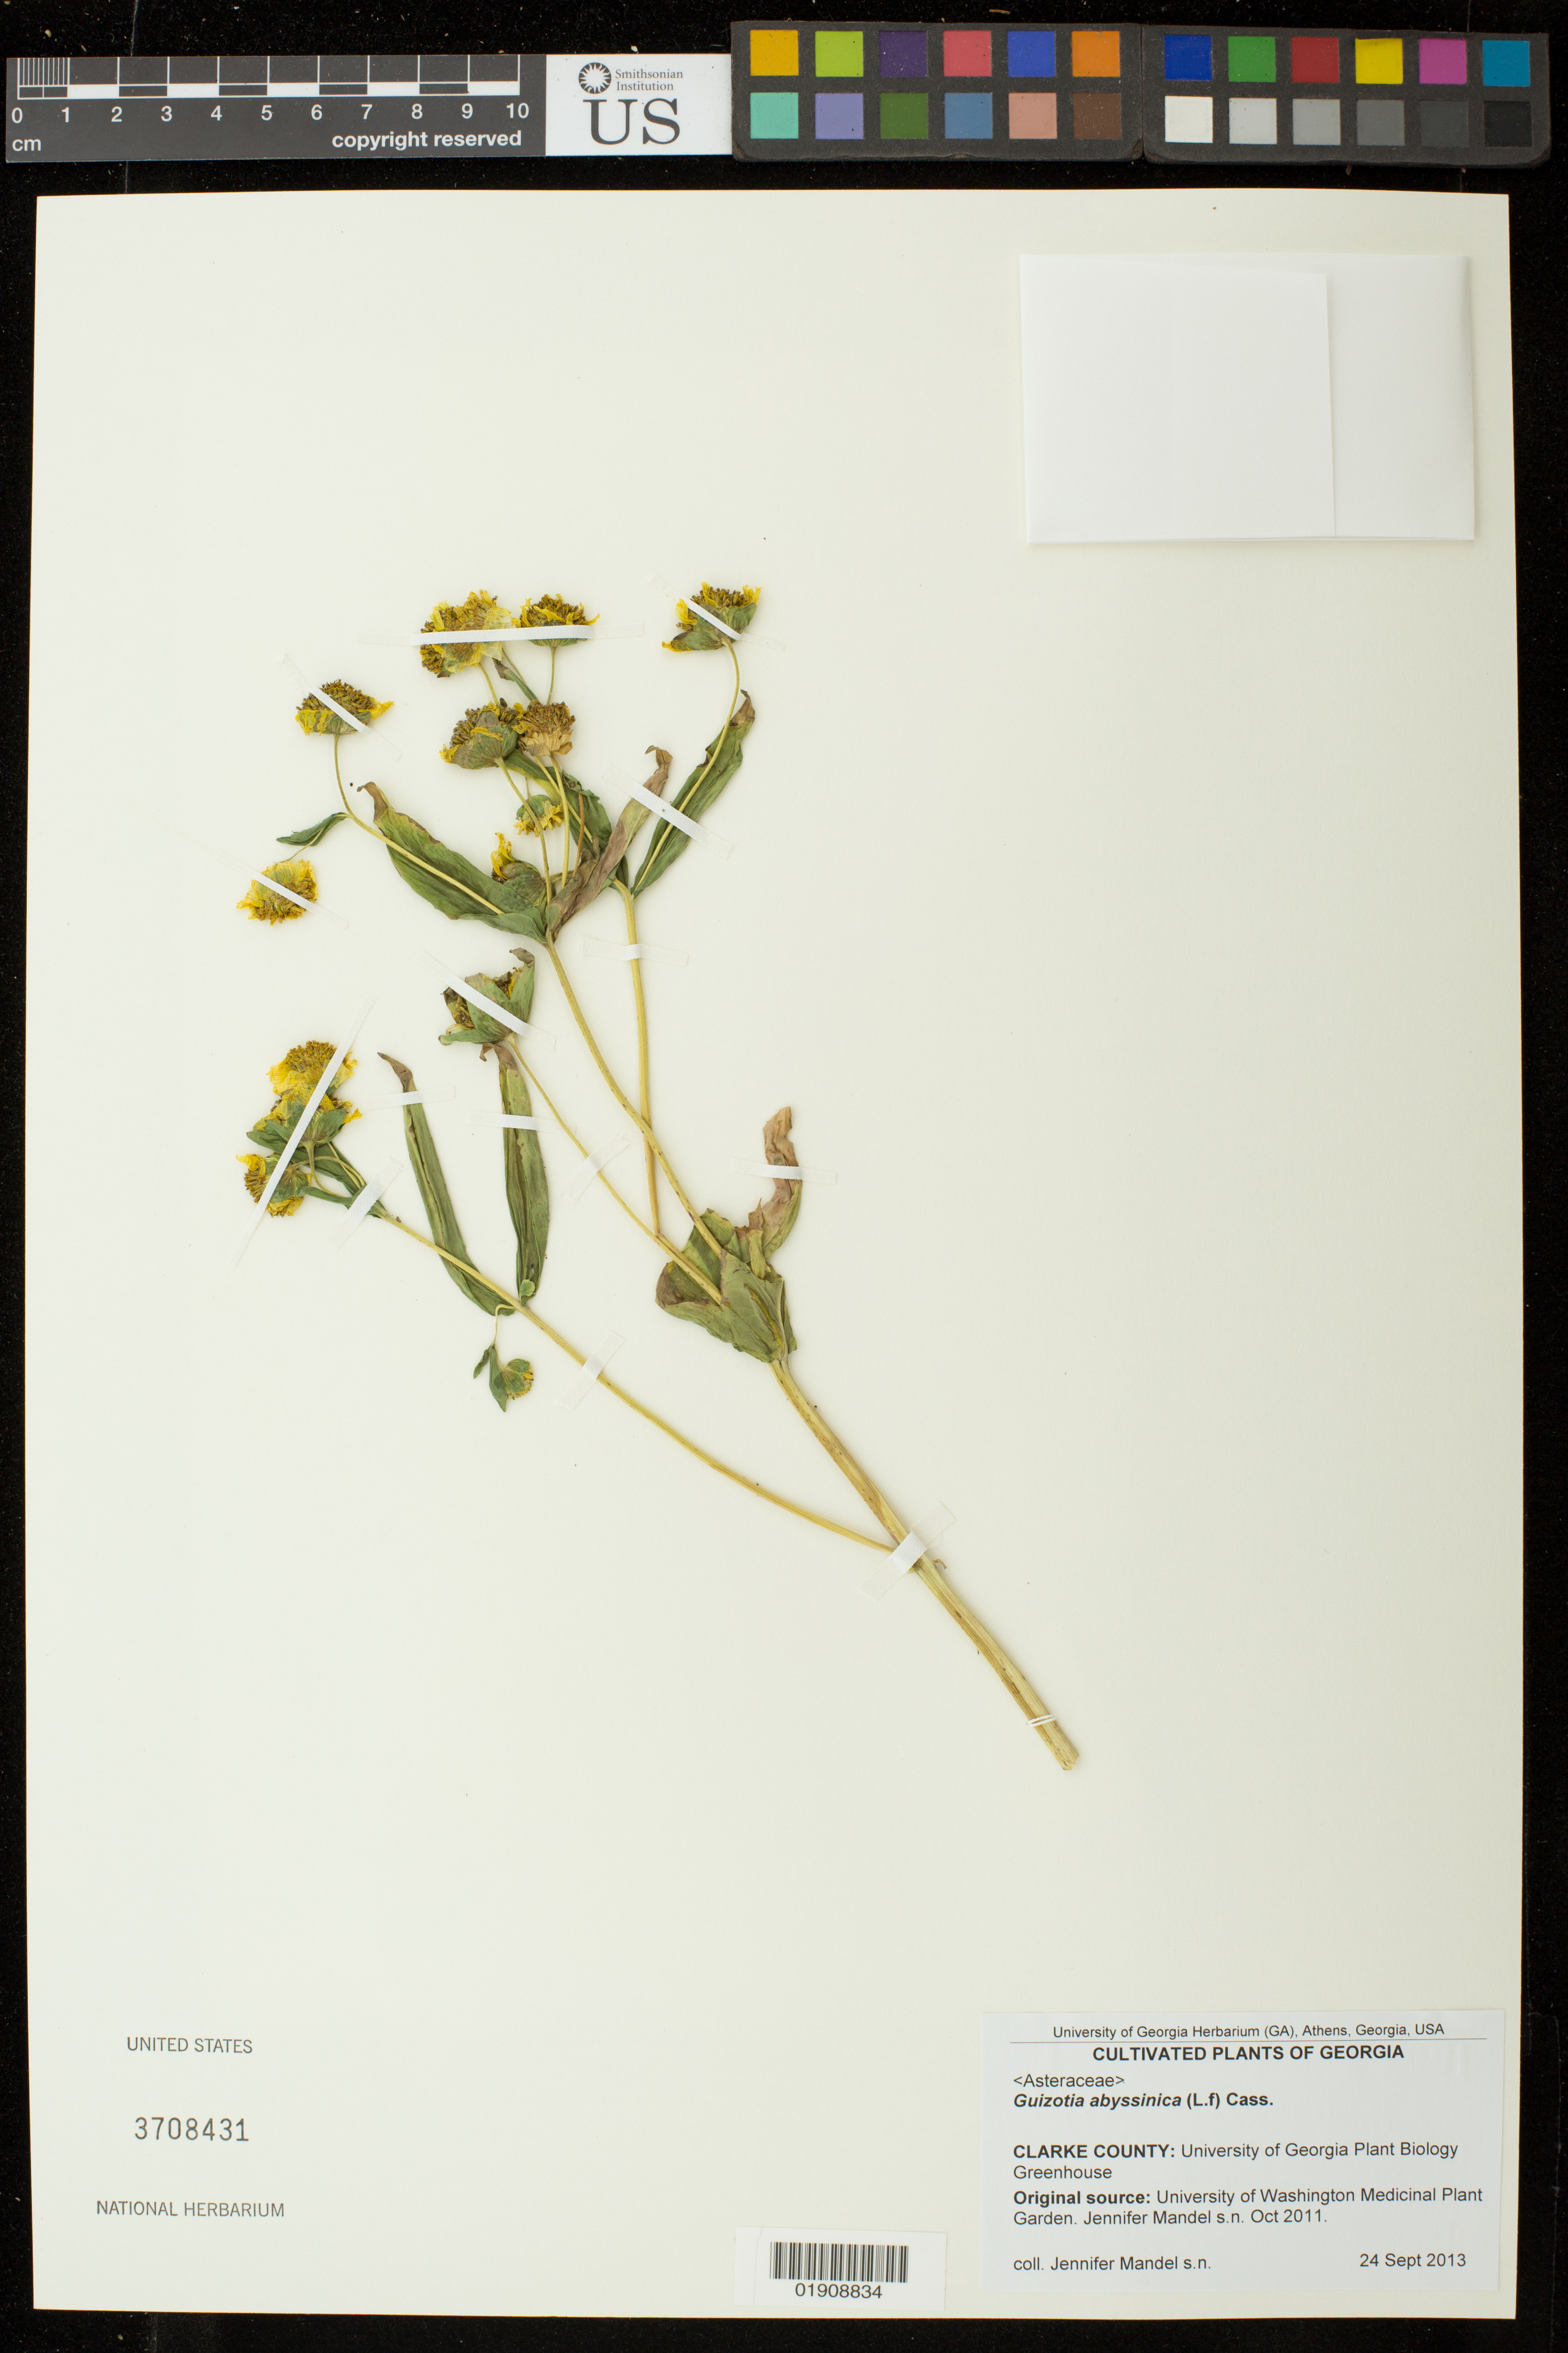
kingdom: Plantae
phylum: Tracheophyta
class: Magnoliopsida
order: Asterales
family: Asteraceae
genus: Guizotia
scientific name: Guizotia abyssinica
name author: (L. f.) Cass.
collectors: J. Mandel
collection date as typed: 3 December 2013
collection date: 2013-12-03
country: United States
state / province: Georgia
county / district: Clarke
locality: University of Georgia Plant Biology Greenhouse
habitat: Orig source: Univ. of Washington Medicinal Plant Garden, Jennifer Mendel s.n. Oct 2011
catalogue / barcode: US 3708431